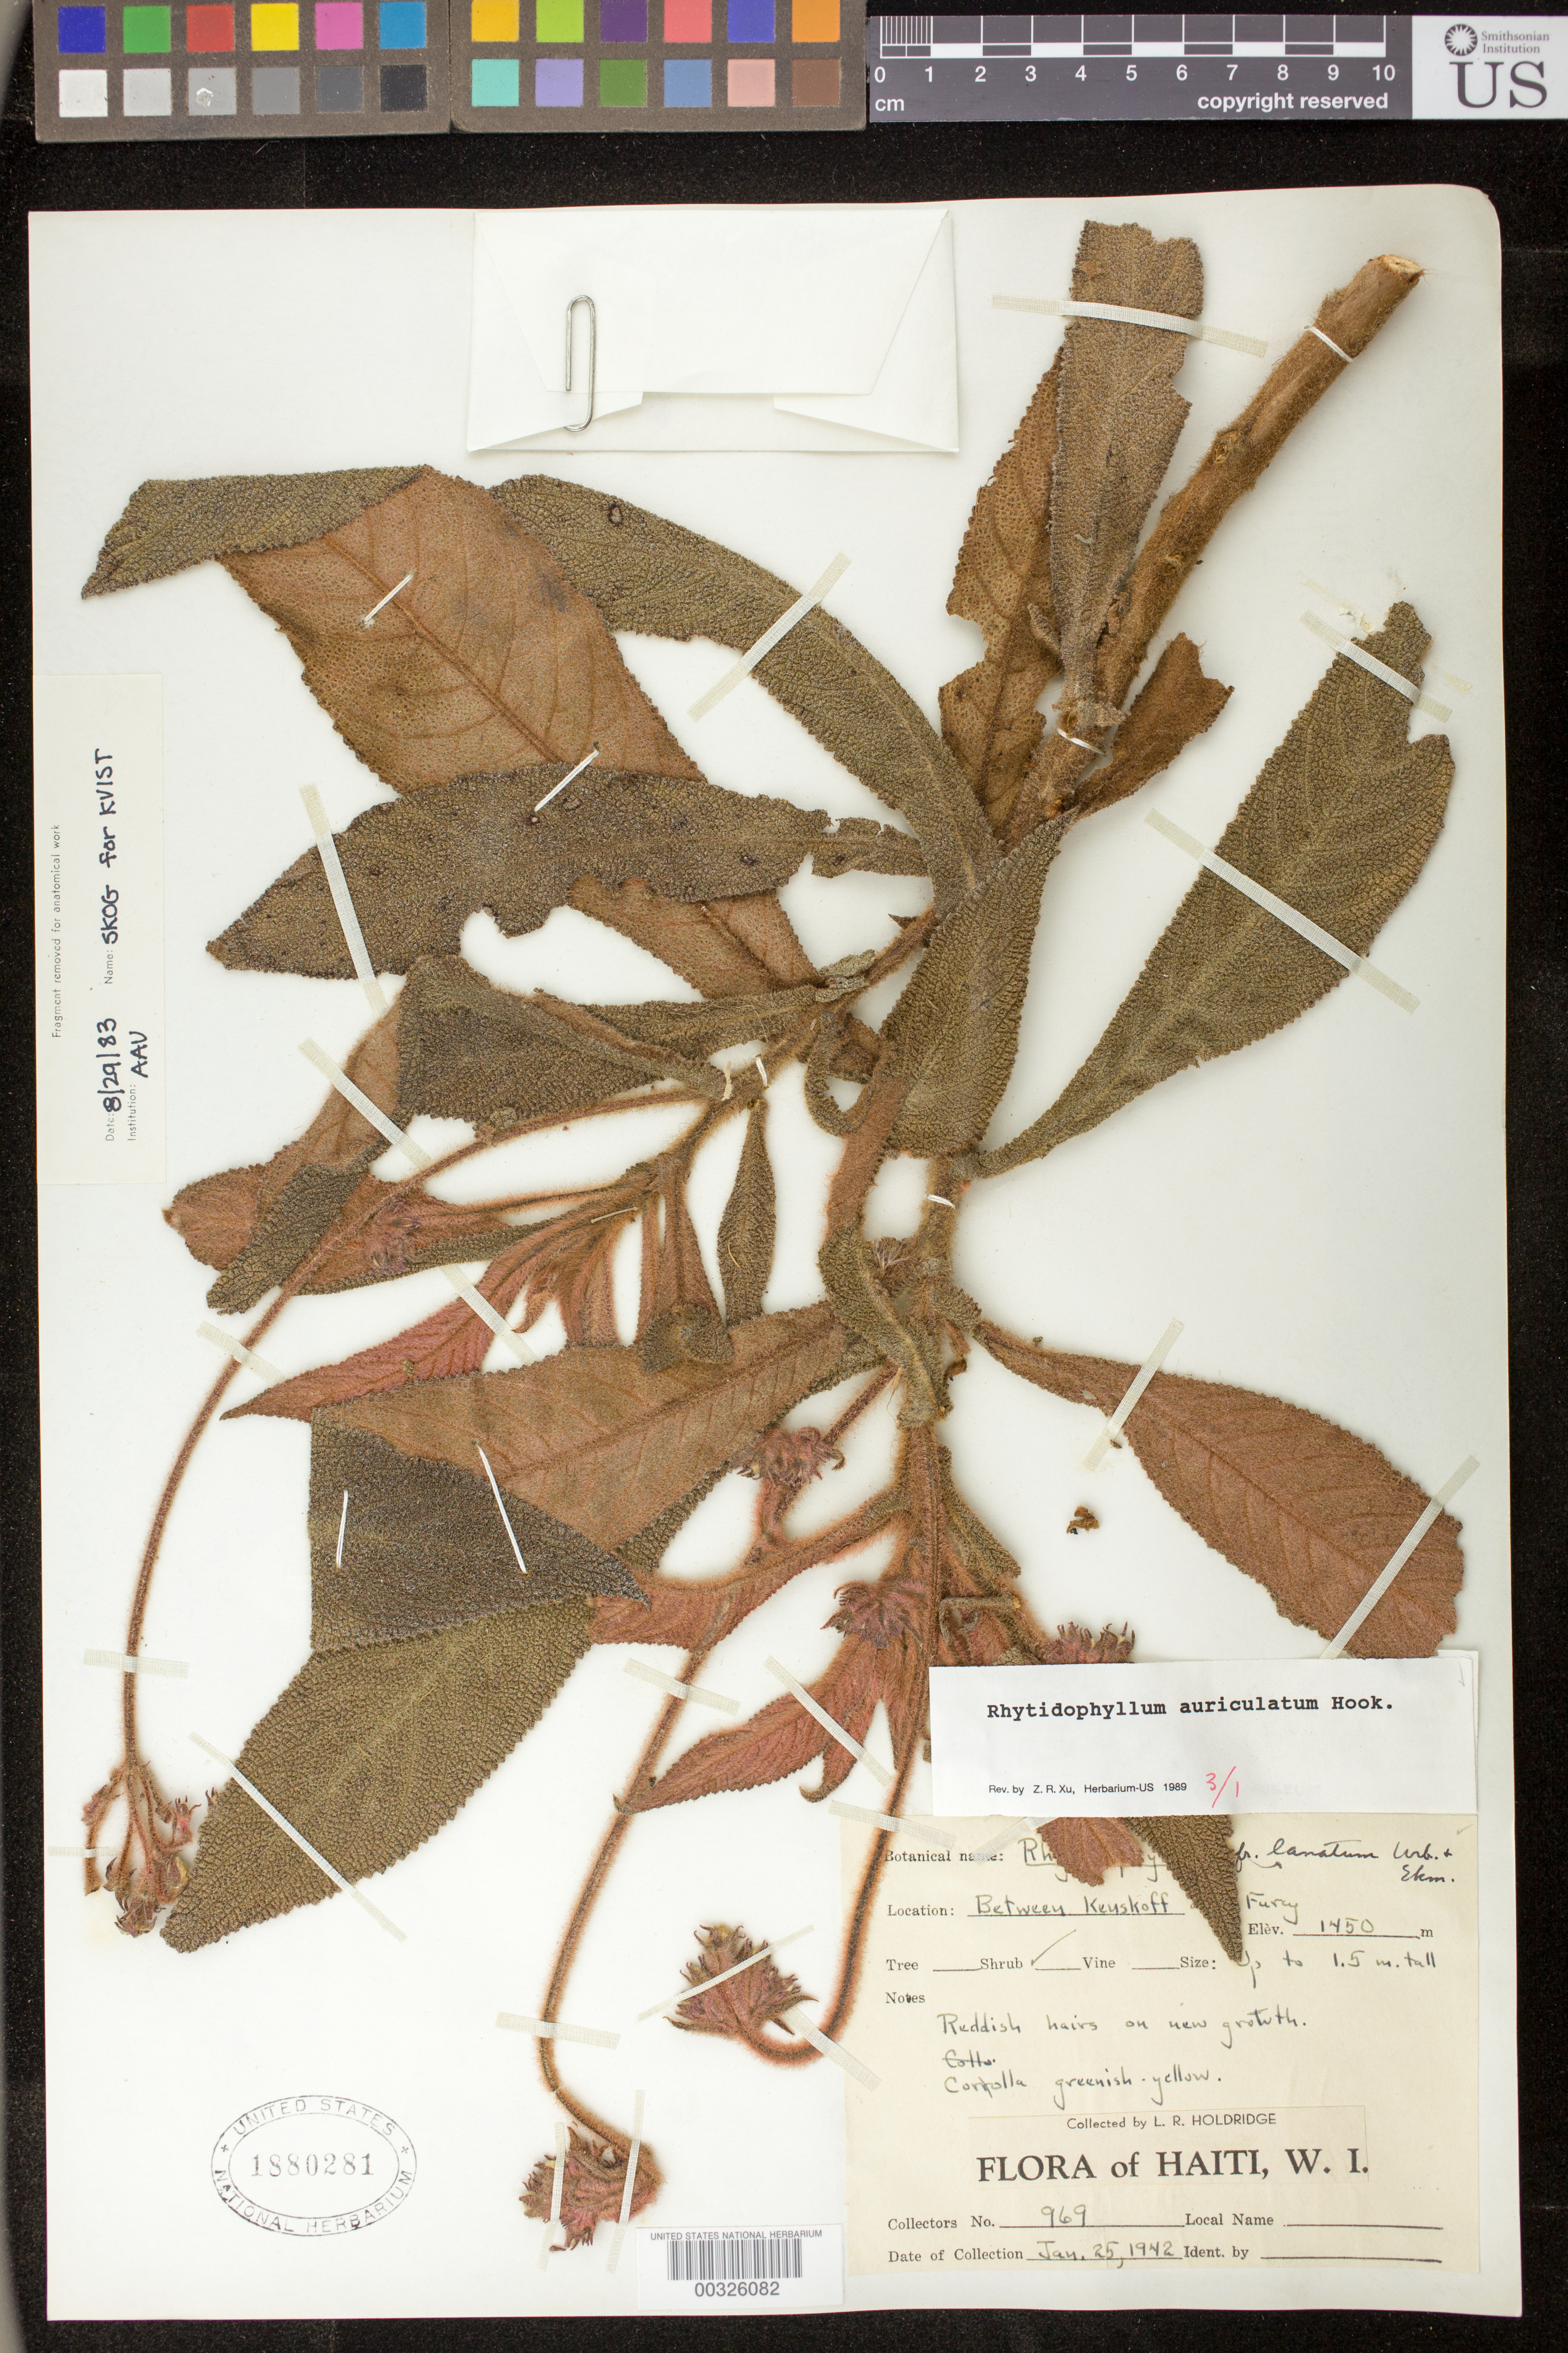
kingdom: Plantae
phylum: Tracheophyta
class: Magnoliopsida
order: Lamiales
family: Gesneriaceae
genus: Rhytidophyllum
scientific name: Rhytidophyllum auriculatum var. angustatum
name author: Urb.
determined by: Skog, Laurence E.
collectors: L. Holdridge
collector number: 969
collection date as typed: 25 Jan 1942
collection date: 1942-01-25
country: Haiti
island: Hispaniola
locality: Between Kenskoff and Furcy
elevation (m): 1450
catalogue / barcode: US 1880281